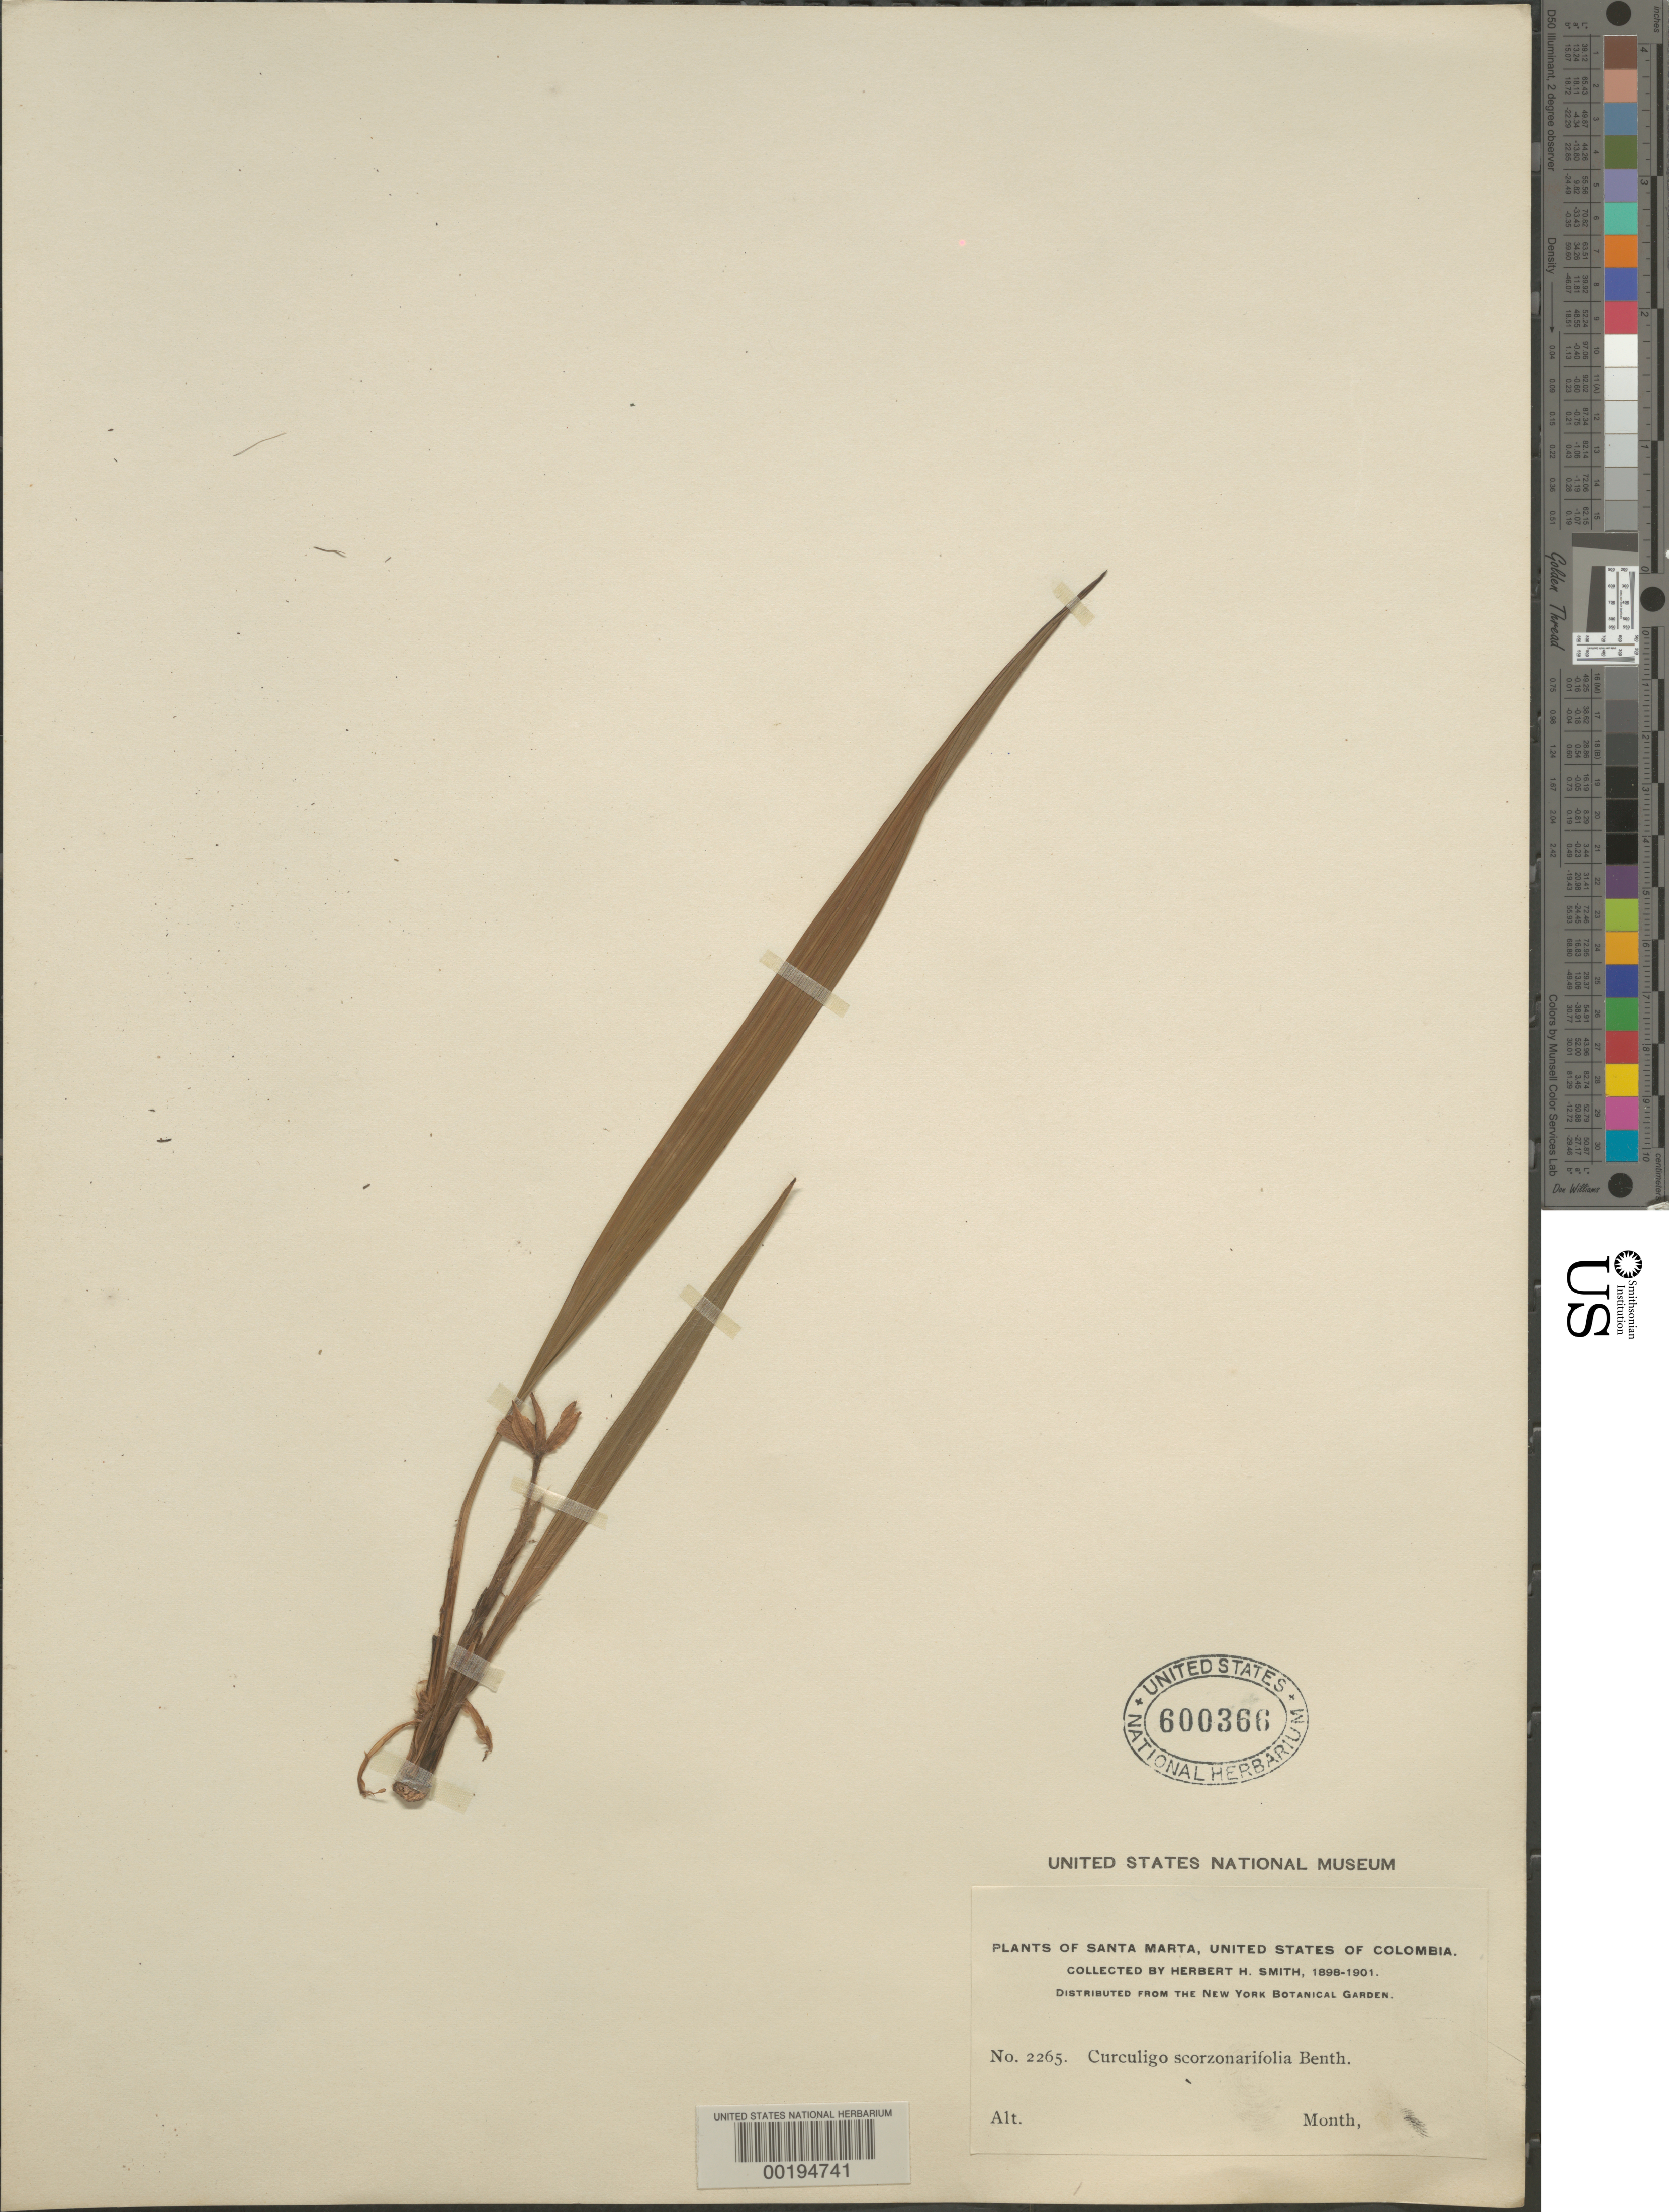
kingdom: Plantae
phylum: Tracheophyta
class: Liliopsida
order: Asparagales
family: Hypoxidaceae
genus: Curculigo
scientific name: Curculigo scorzonerifolia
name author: (Lam.) Baker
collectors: Herbert H. Smith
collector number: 2265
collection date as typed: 1898 to -- -- 1901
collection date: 1898/1901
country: Colombia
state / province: Magdalena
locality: Santa Marta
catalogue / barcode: US 600366